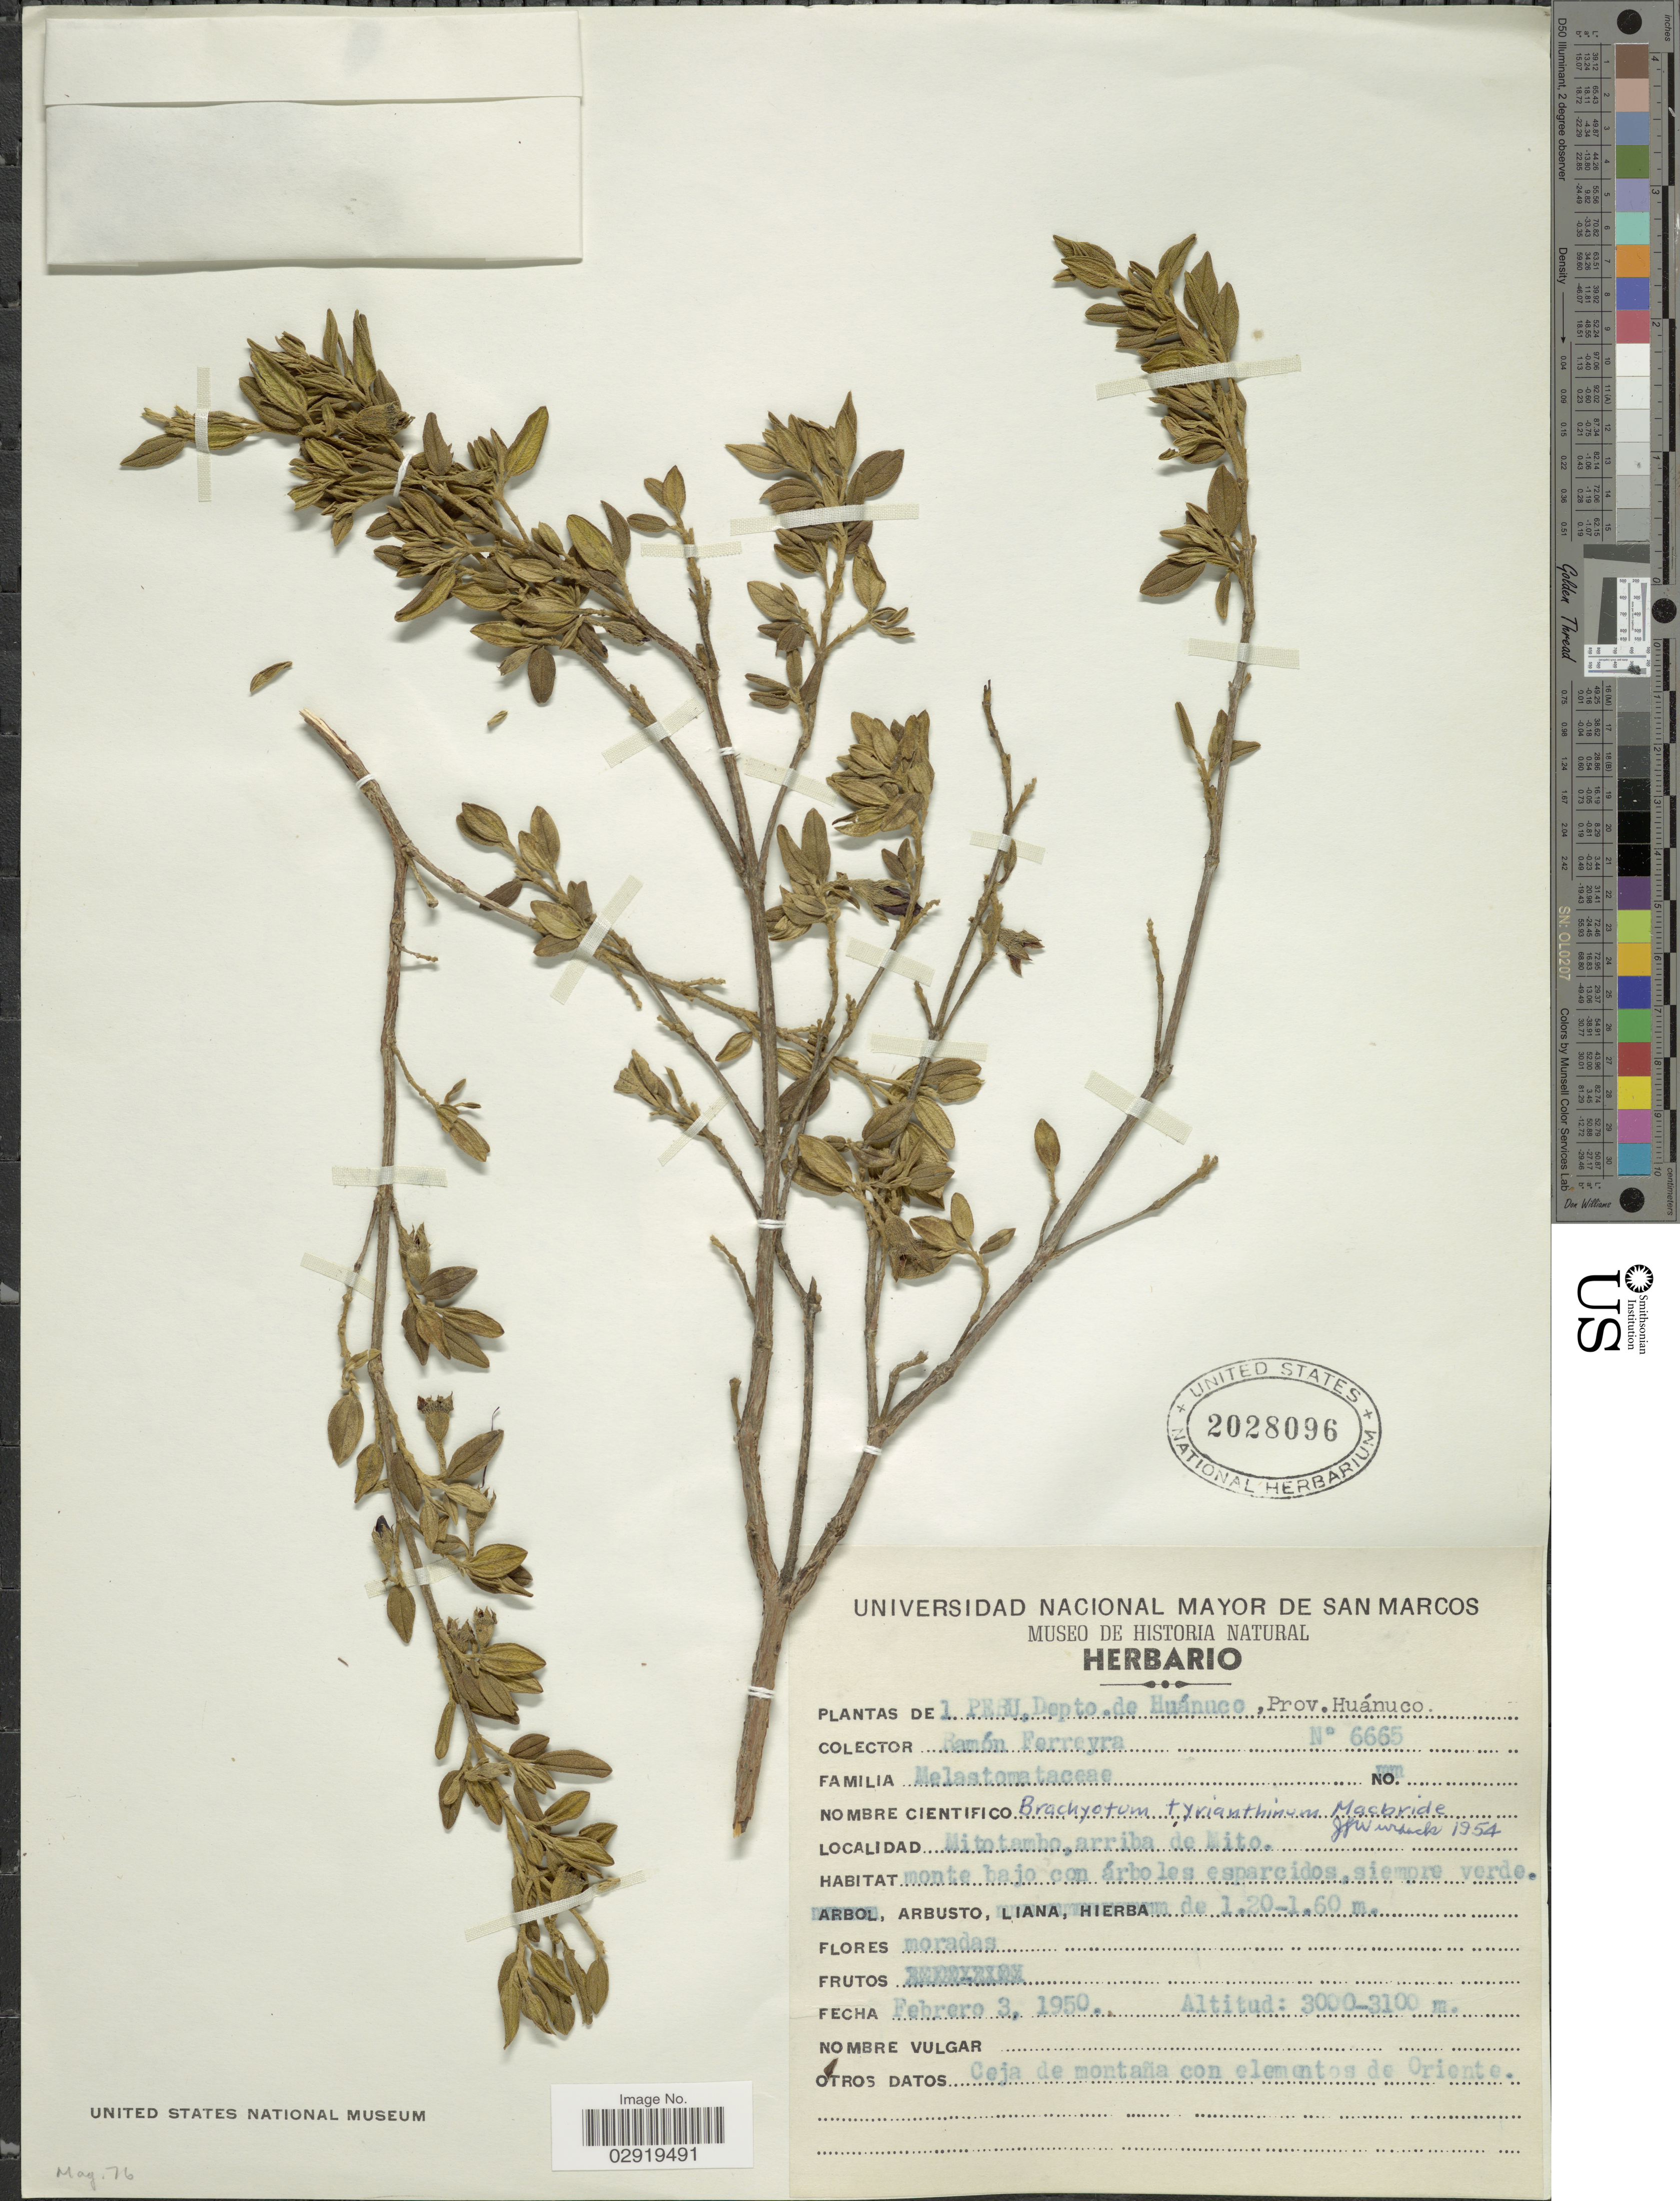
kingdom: Plantae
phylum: Tracheophyta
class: Magnoliopsida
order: Myrtales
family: Melastomataceae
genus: Brachyotum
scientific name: Brachyotum tyrianthinum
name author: J.F. Macbr.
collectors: R. A. Ferreyra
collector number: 6665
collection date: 1950-02-03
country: Peru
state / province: Huánuco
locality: Depto. de Huánuco. Prov. Huánuco. Mitotambo, arriba de Mito.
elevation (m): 3000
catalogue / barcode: US 2028096